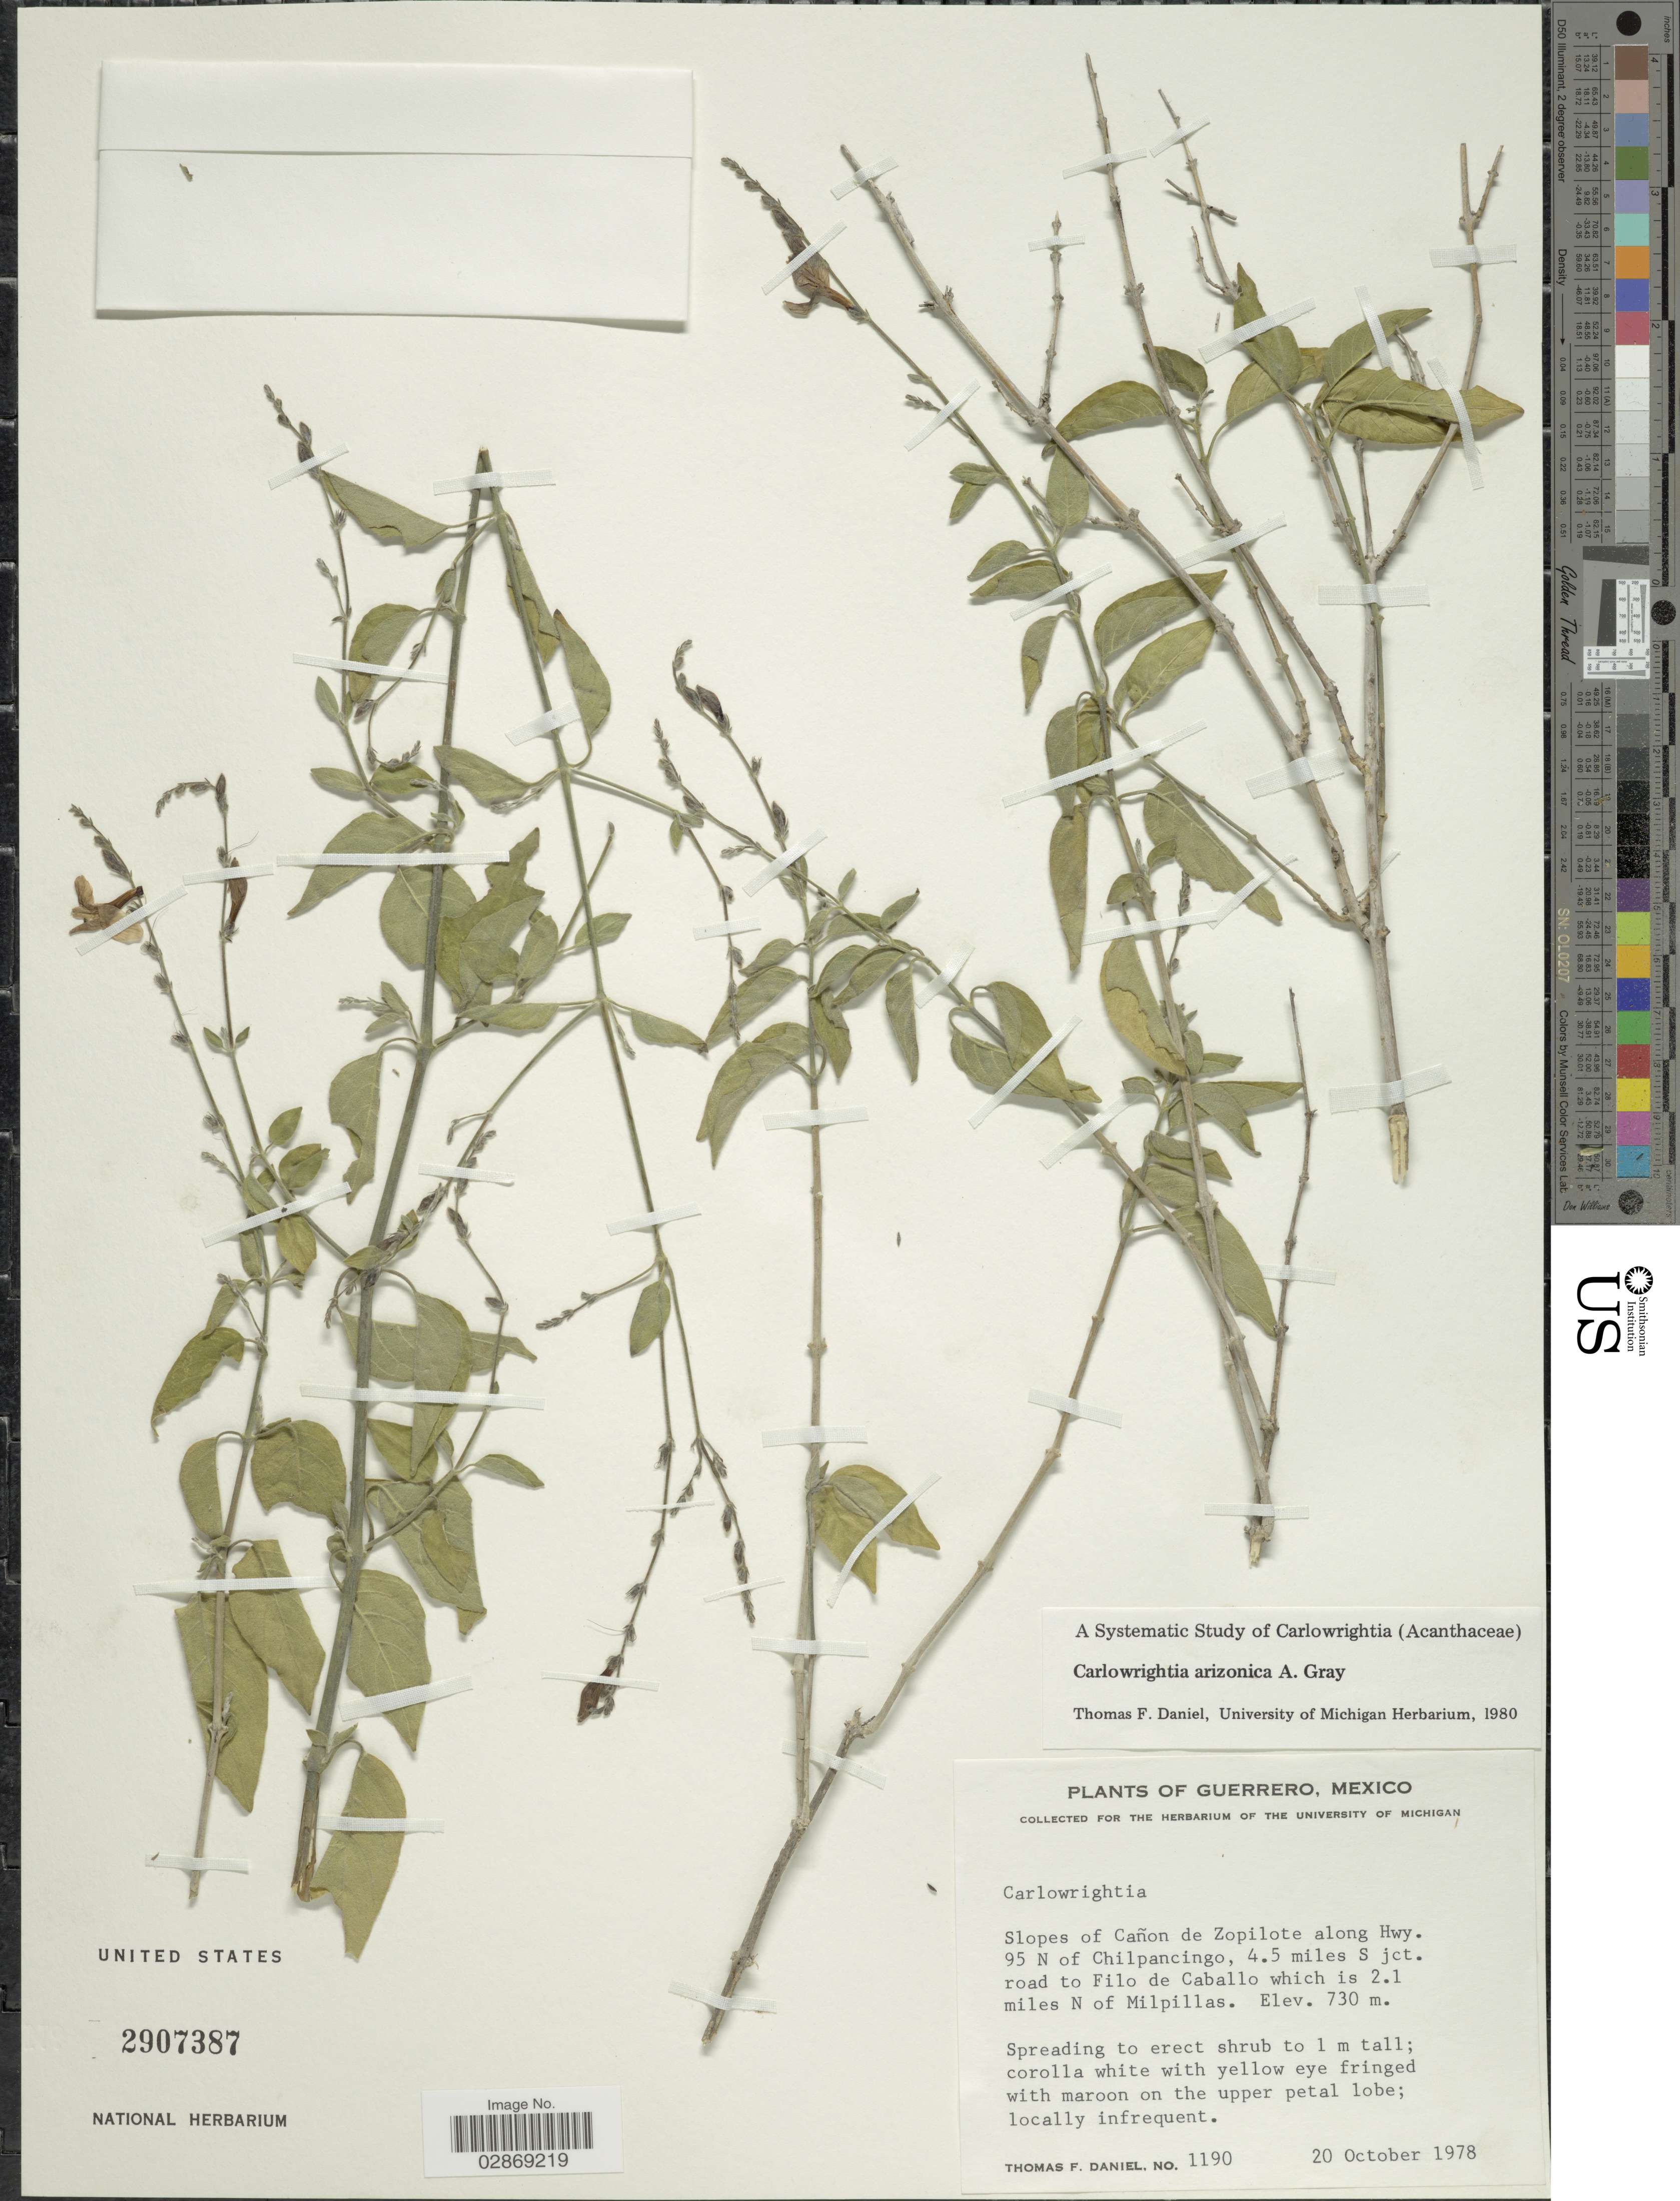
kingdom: Plantae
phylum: Tracheophyta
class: Magnoliopsida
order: Lamiales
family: Acanthaceae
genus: Carlowrightia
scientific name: Carlowrightia arizonica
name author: A. Gray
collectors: T. F. Daniel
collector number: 1190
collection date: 1978-10-20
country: Mexico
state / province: Guerrero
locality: Slopes of Cañon de Zopilote along Hwy. 95N of Chilpancingo, 4.5 miles S jct. road to Filo de Caballo which is 2.1 miles N of Milpillas.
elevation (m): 730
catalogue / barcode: US 2907387